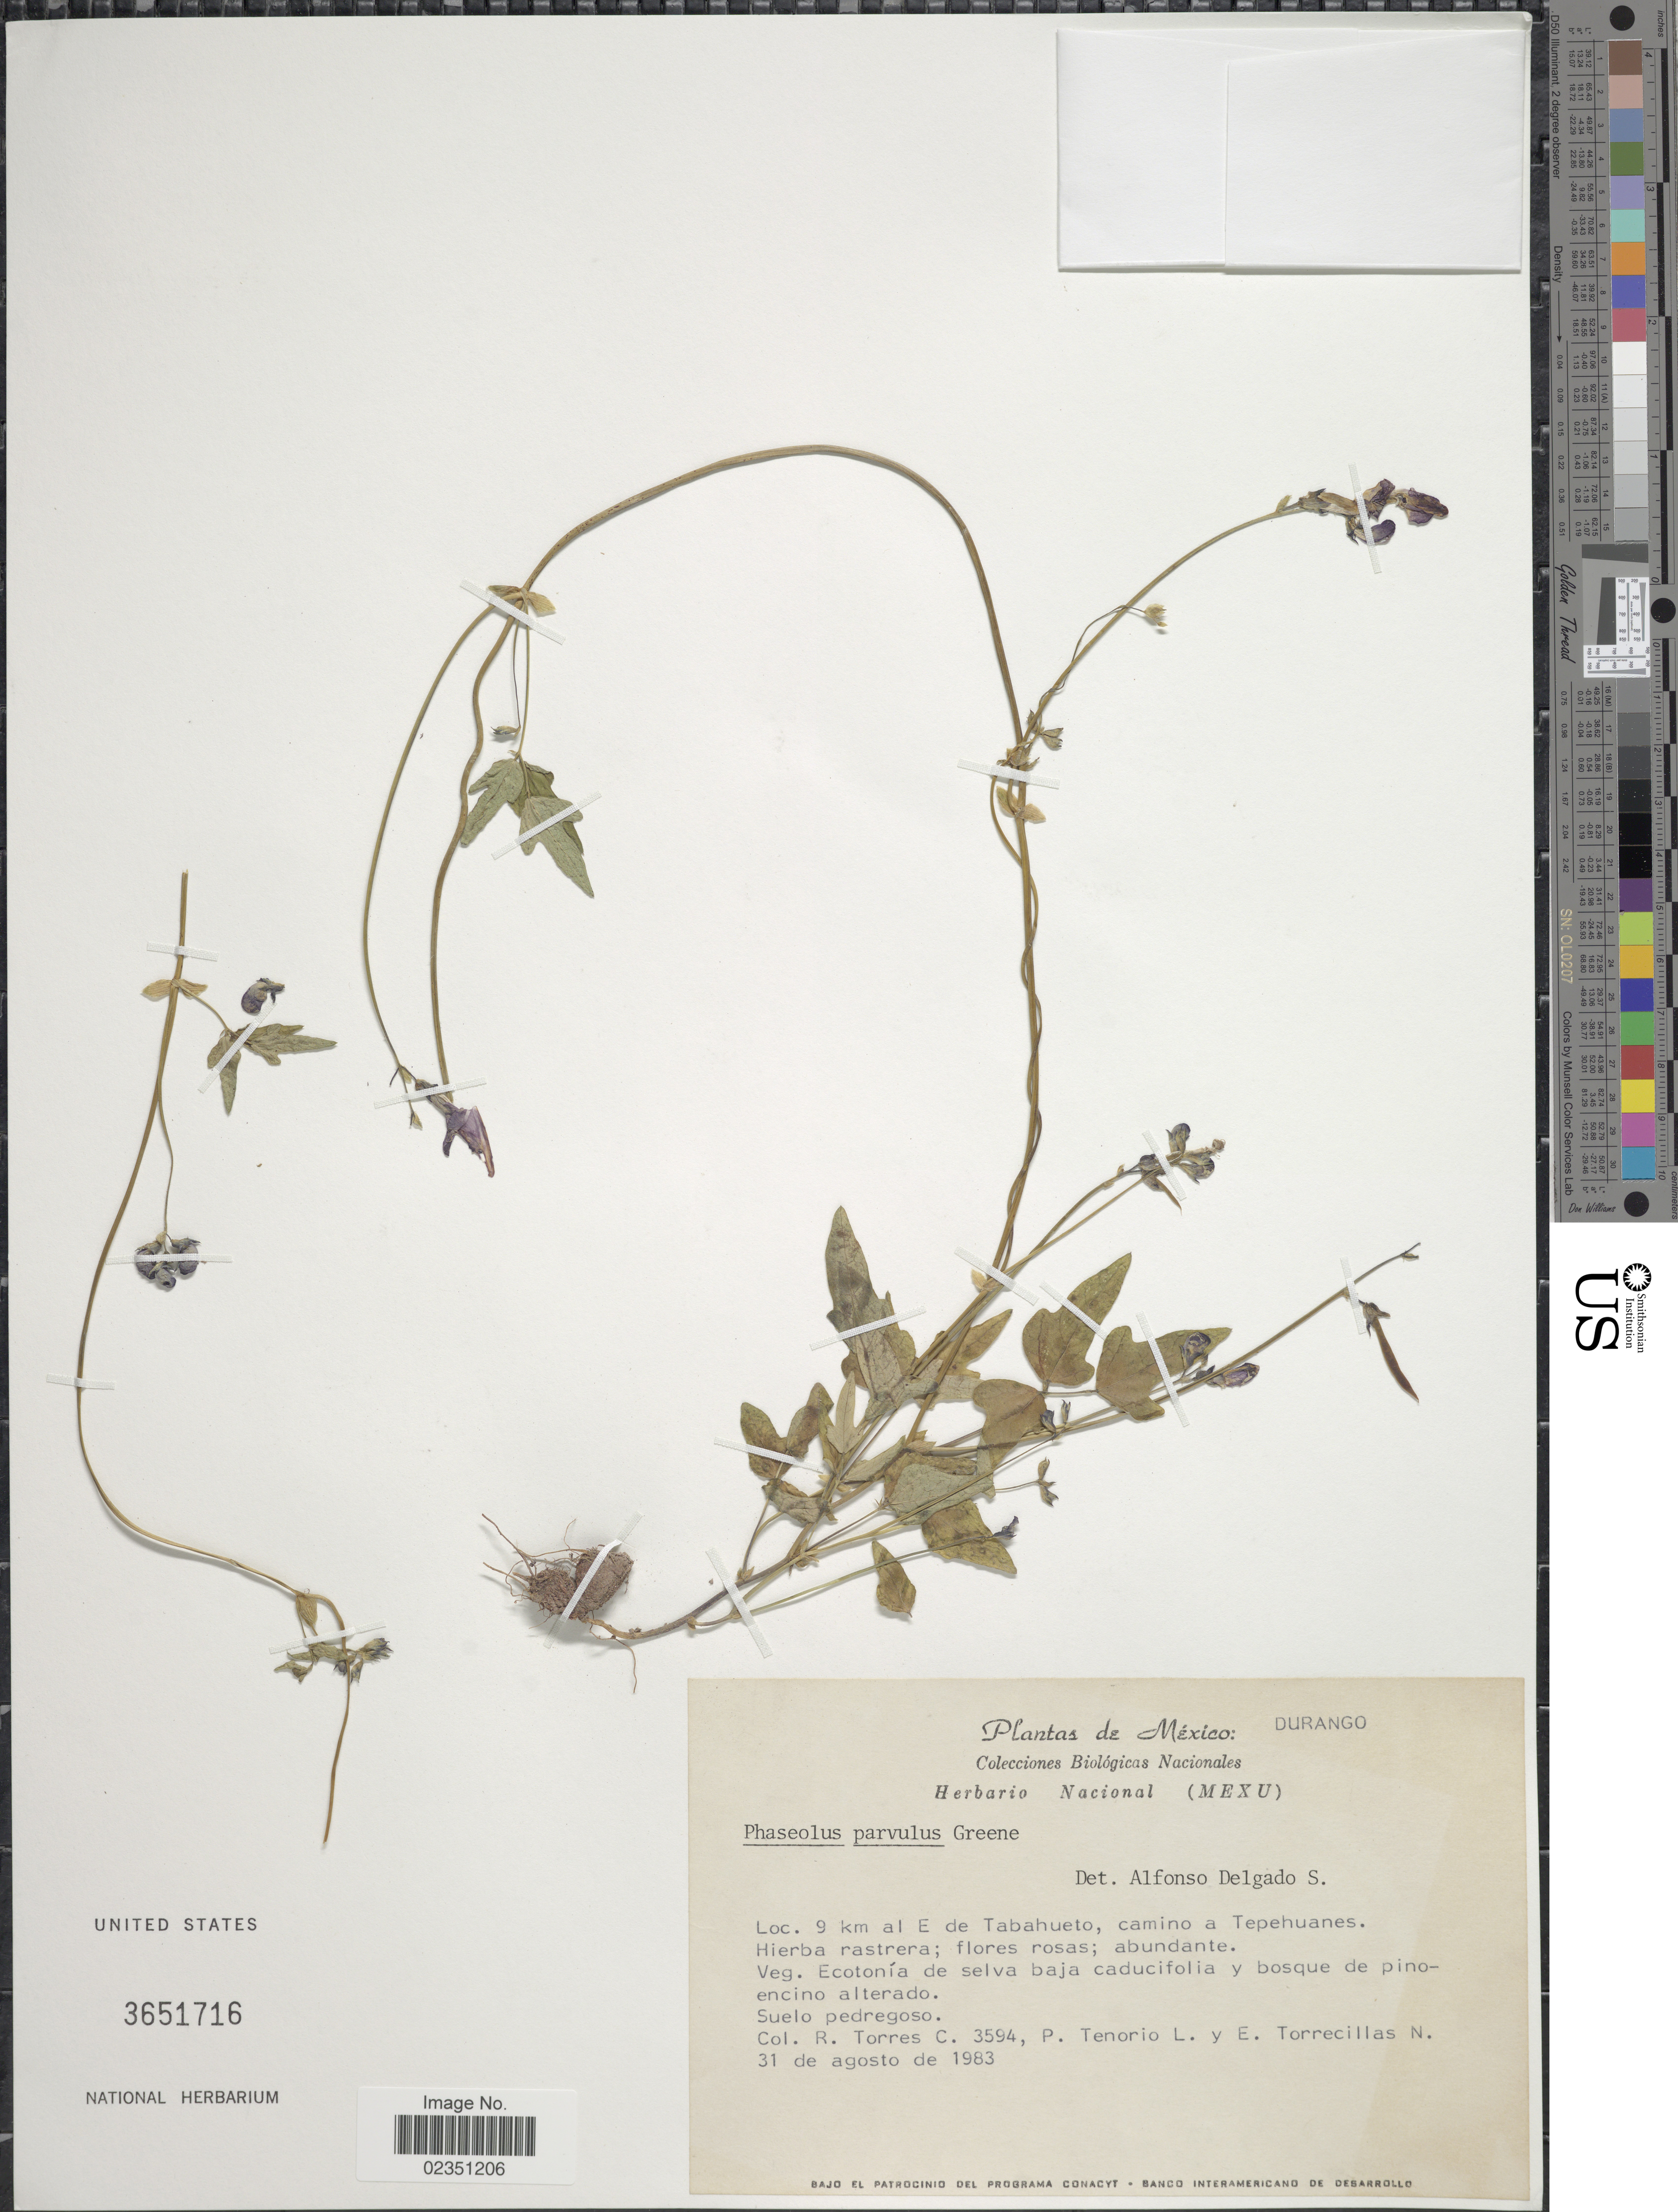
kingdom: Plantae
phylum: Tracheophyta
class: Magnoliopsida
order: Fabales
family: Fabaceae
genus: Phaseolus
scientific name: Phaseolus parvulus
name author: Greene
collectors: R. Torres C., P. Tenorio L. & E. Torrecillas N.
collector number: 3594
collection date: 1983-08-31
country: Mexico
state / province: Durango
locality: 9 km al E de Tabahueto, camino a Tepehuanes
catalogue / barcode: US 3651716